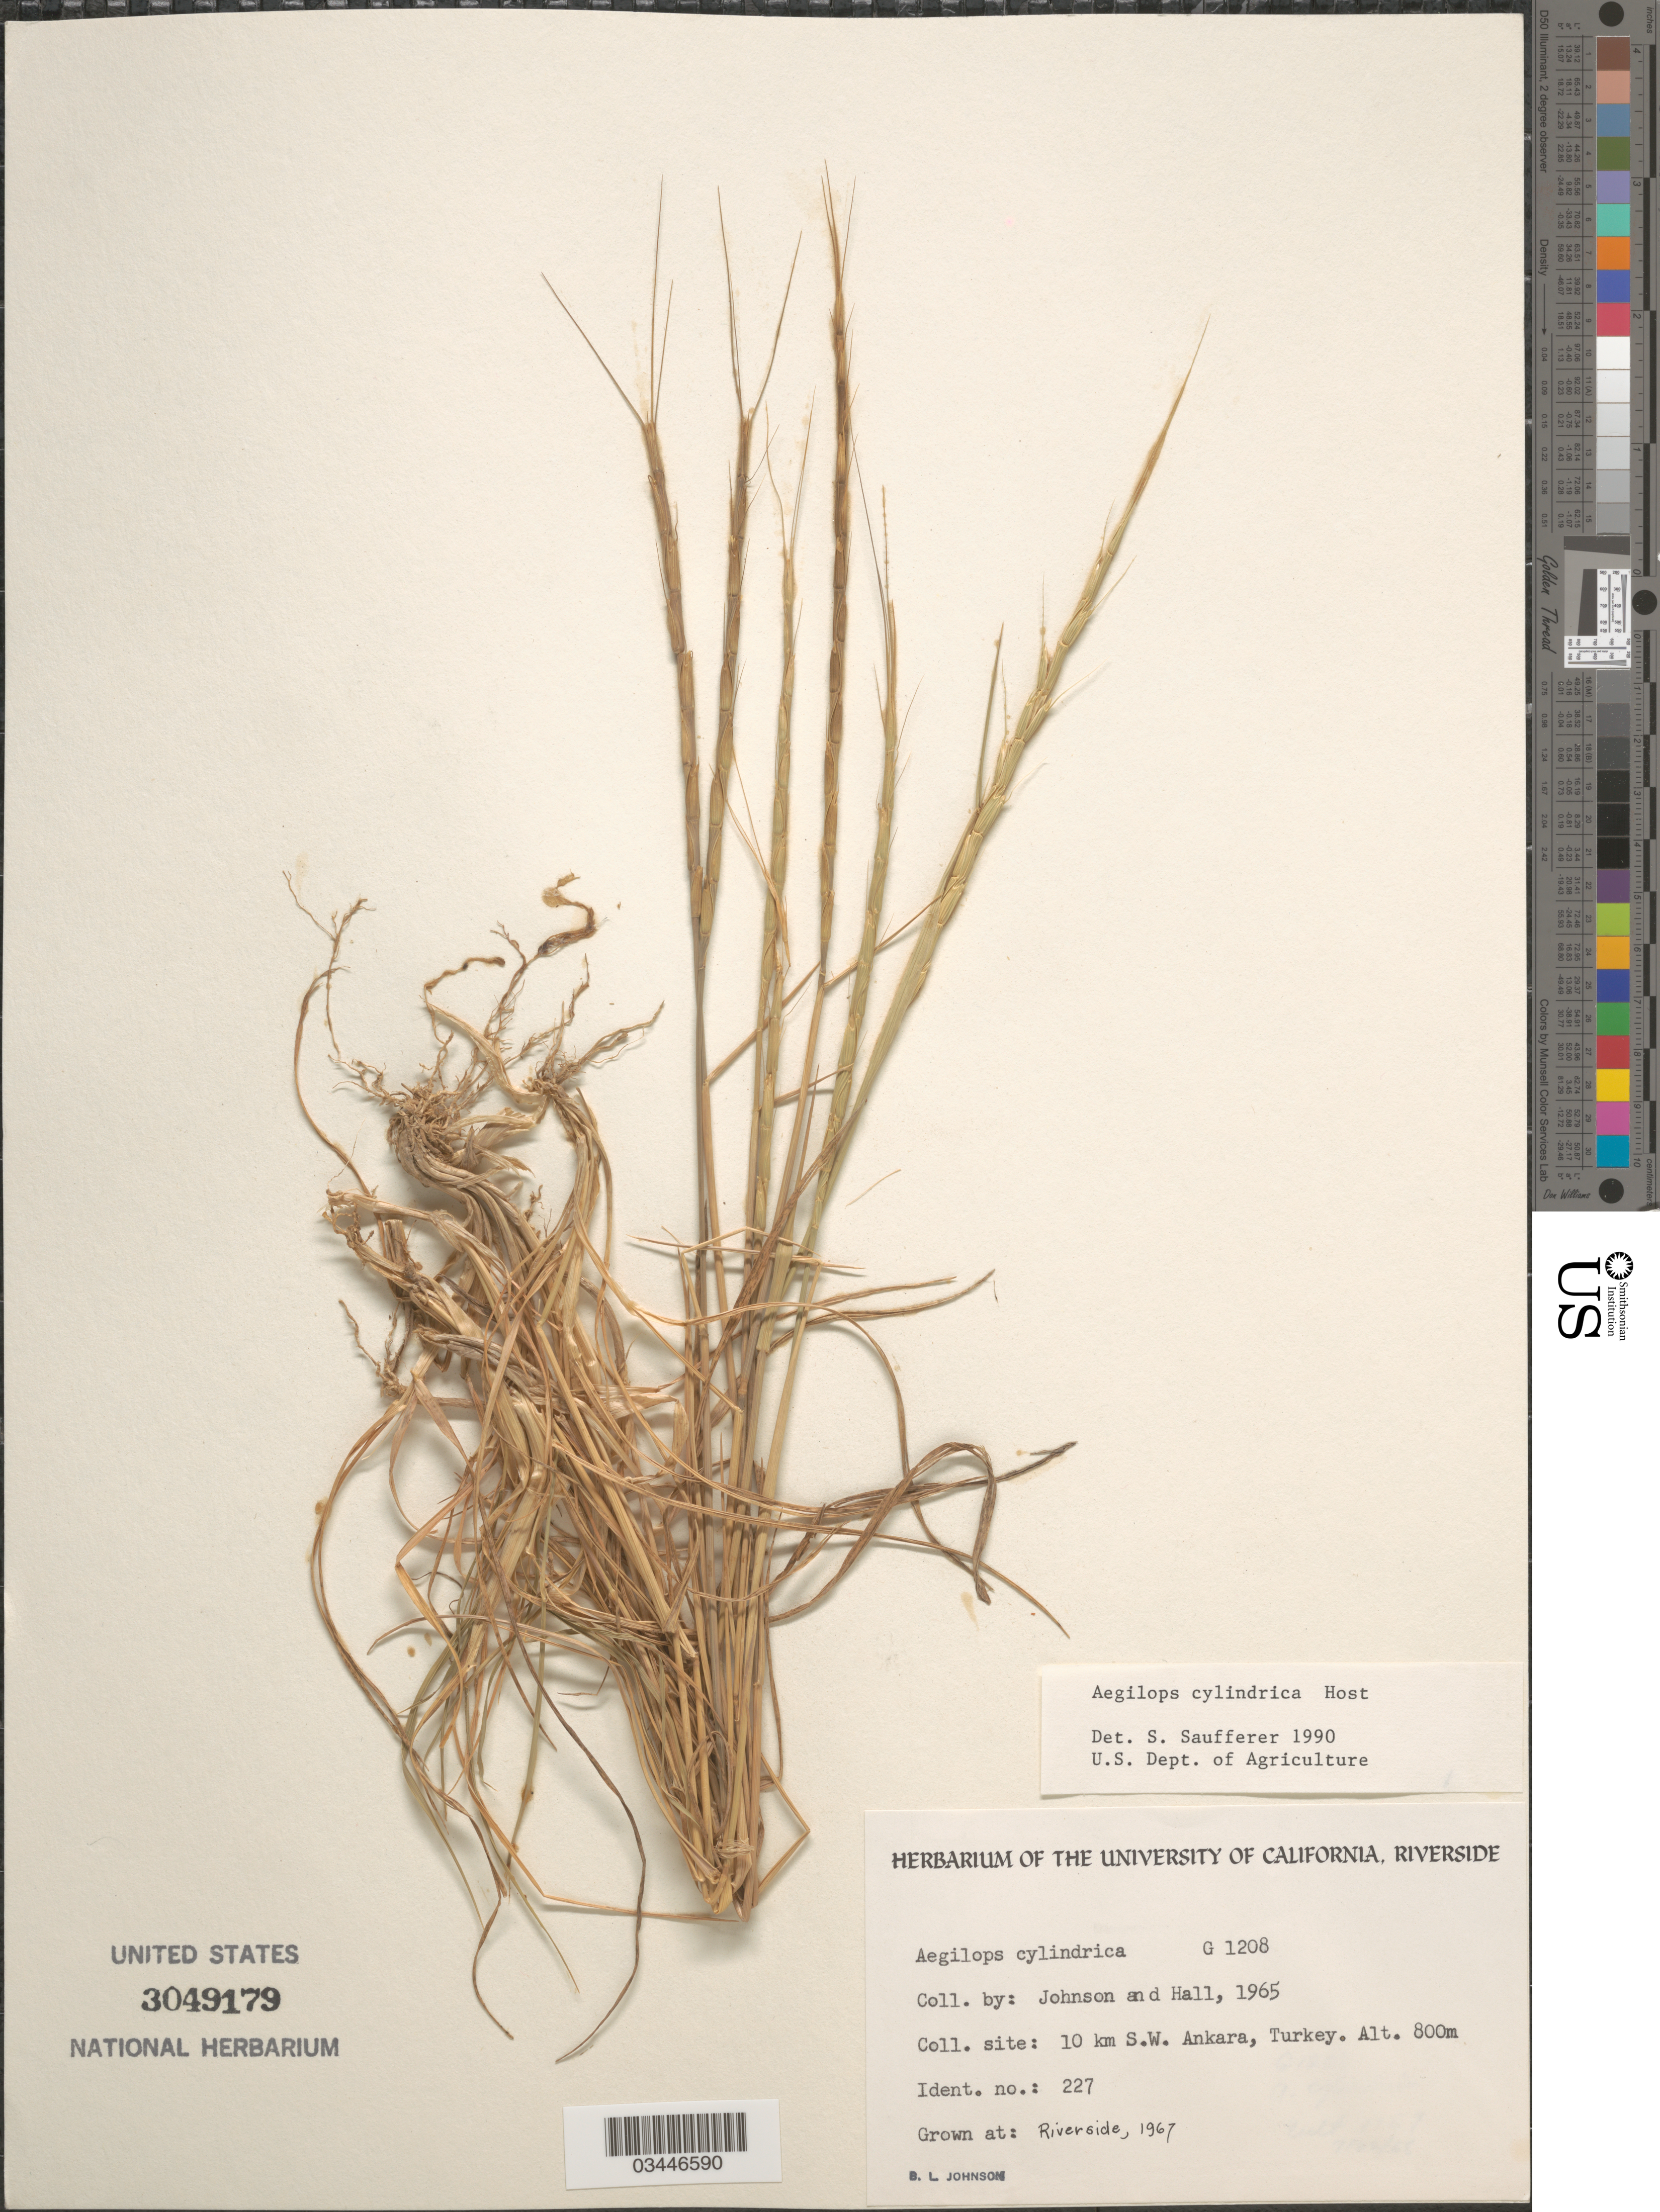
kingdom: Plantae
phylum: Tracheophyta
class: Liliopsida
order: Poales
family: Poaceae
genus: Aegilops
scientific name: Aegilops cylindrica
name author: Host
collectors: B. Johnson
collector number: G1208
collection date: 1967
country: United States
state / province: California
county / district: Riverside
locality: Riverside.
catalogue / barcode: US 3049179